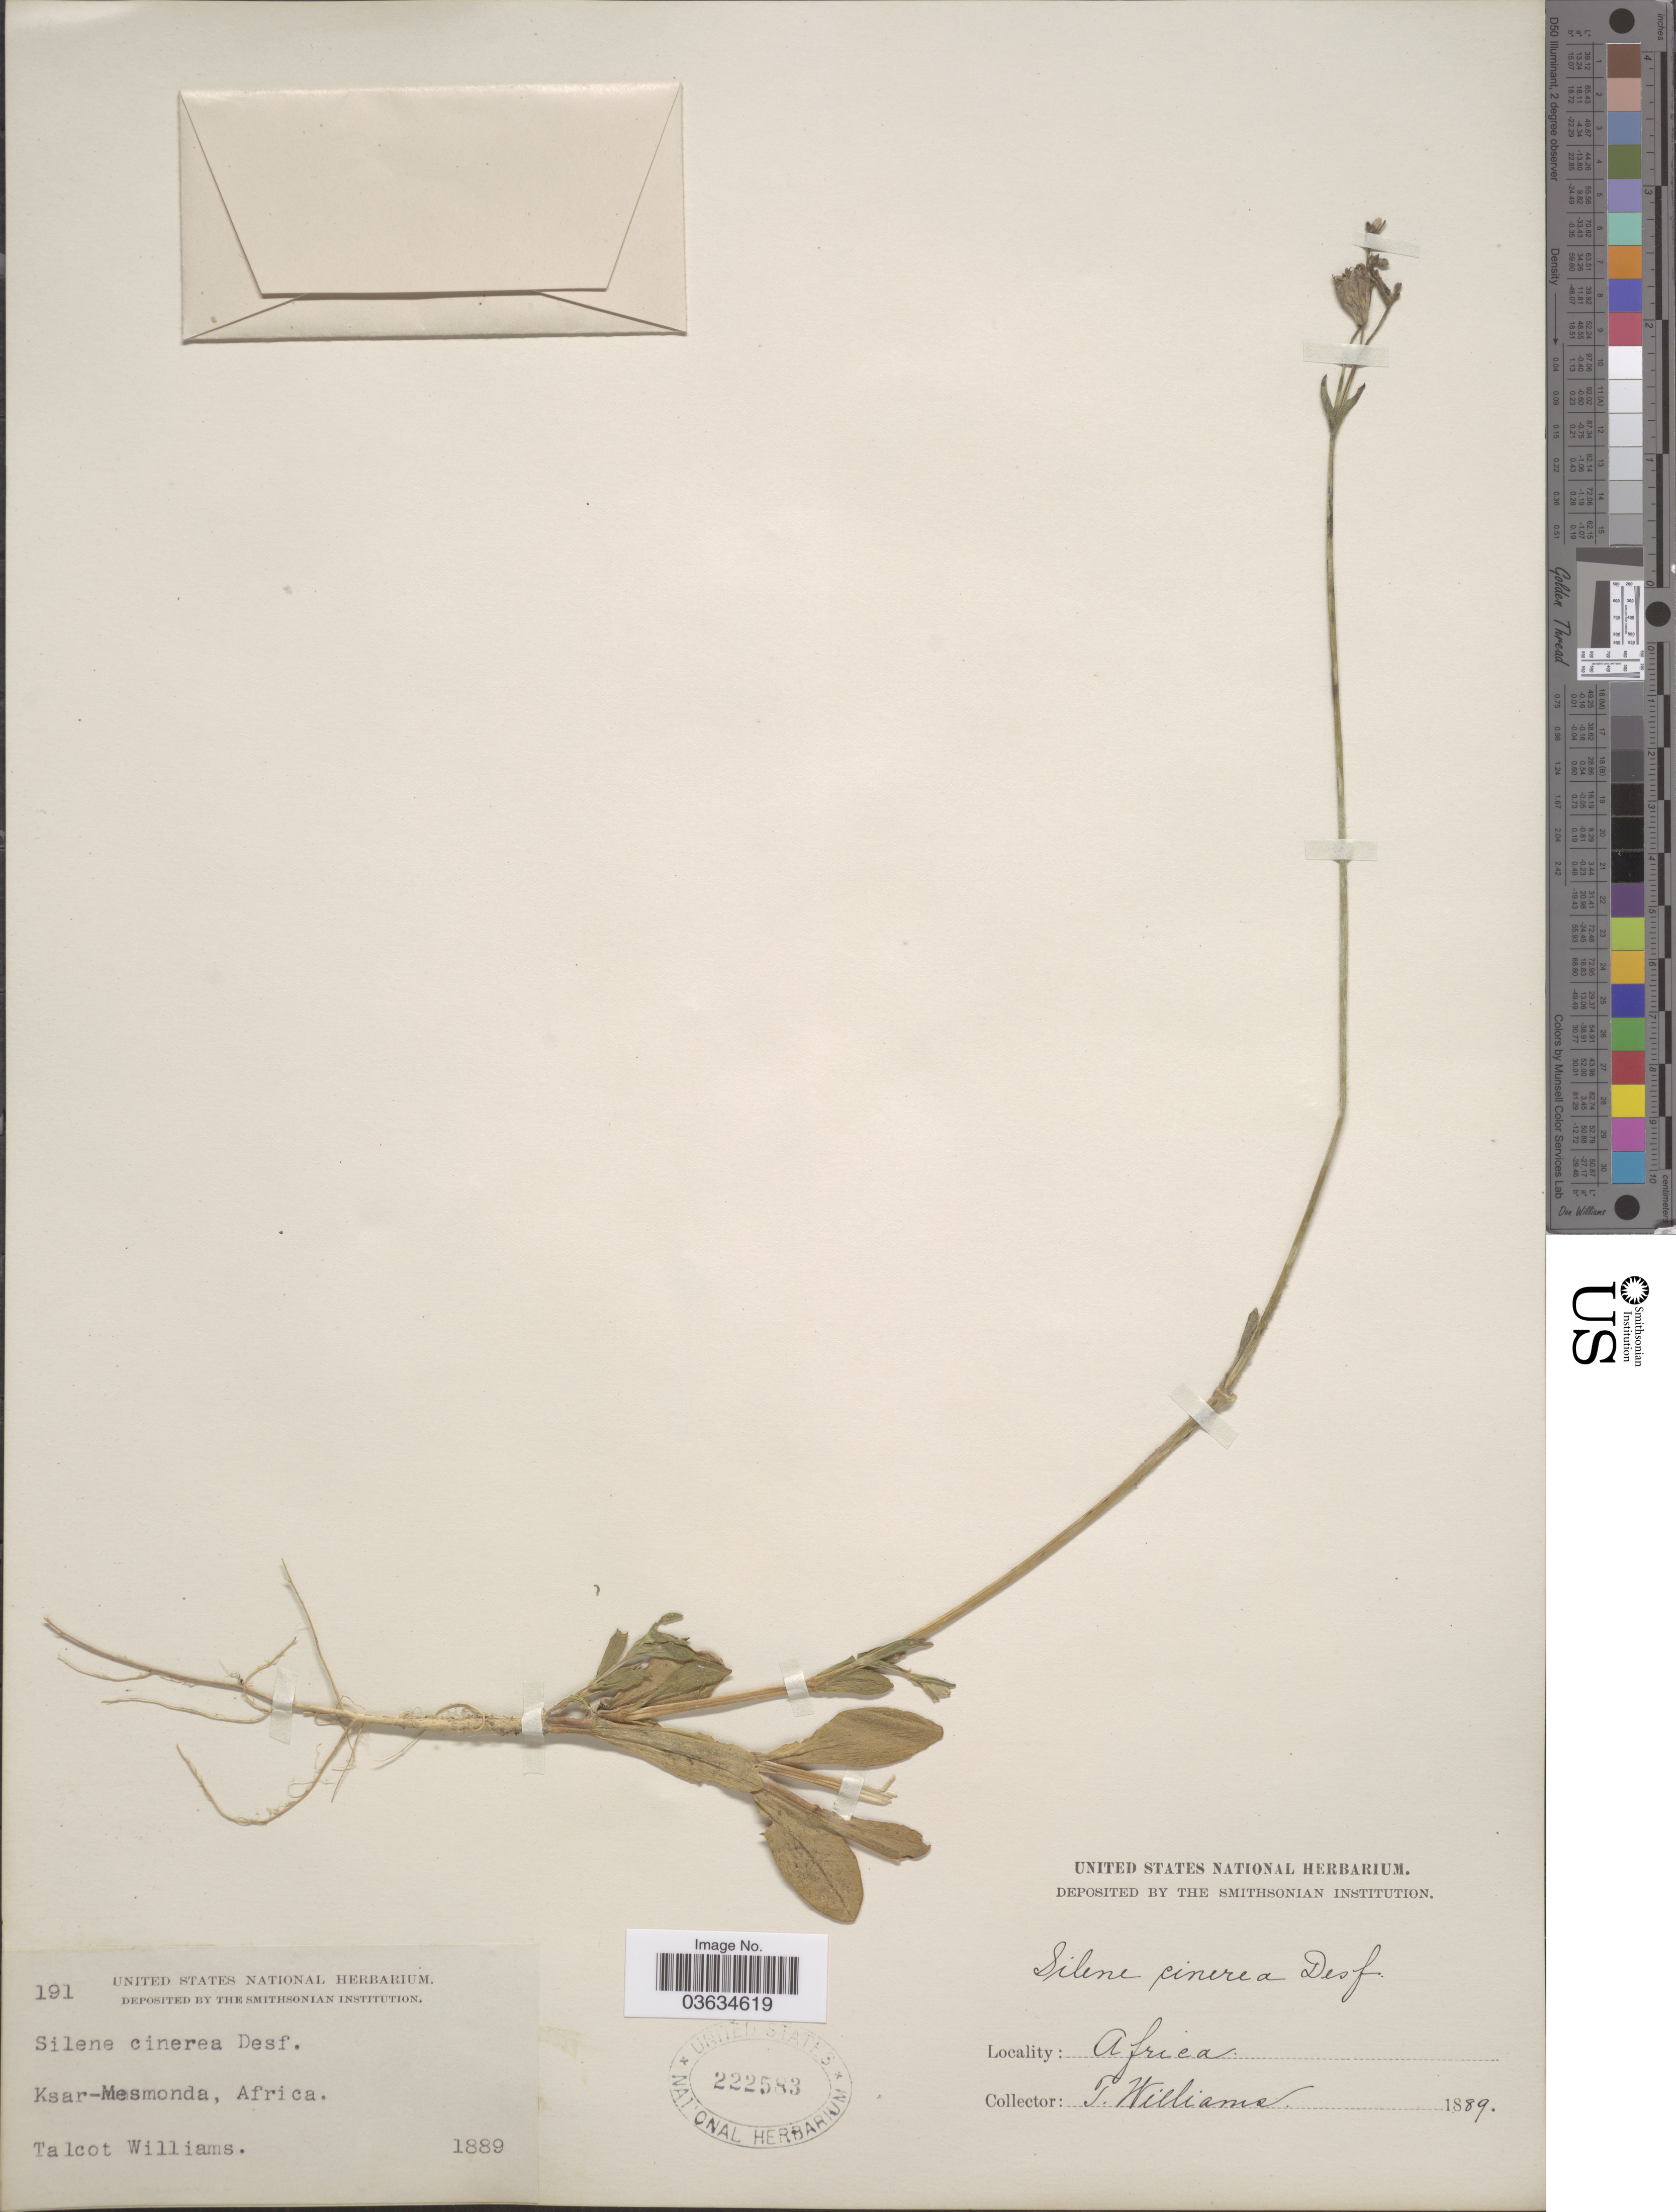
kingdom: Plantae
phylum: Tracheophyta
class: Magnoliopsida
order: Caryophyllales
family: Caryophyllaceae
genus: Silene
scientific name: Silene cinerea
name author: Desf.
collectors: T. Williams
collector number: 191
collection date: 1889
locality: Ksar-Mesmonda, Africa.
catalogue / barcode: US 222583